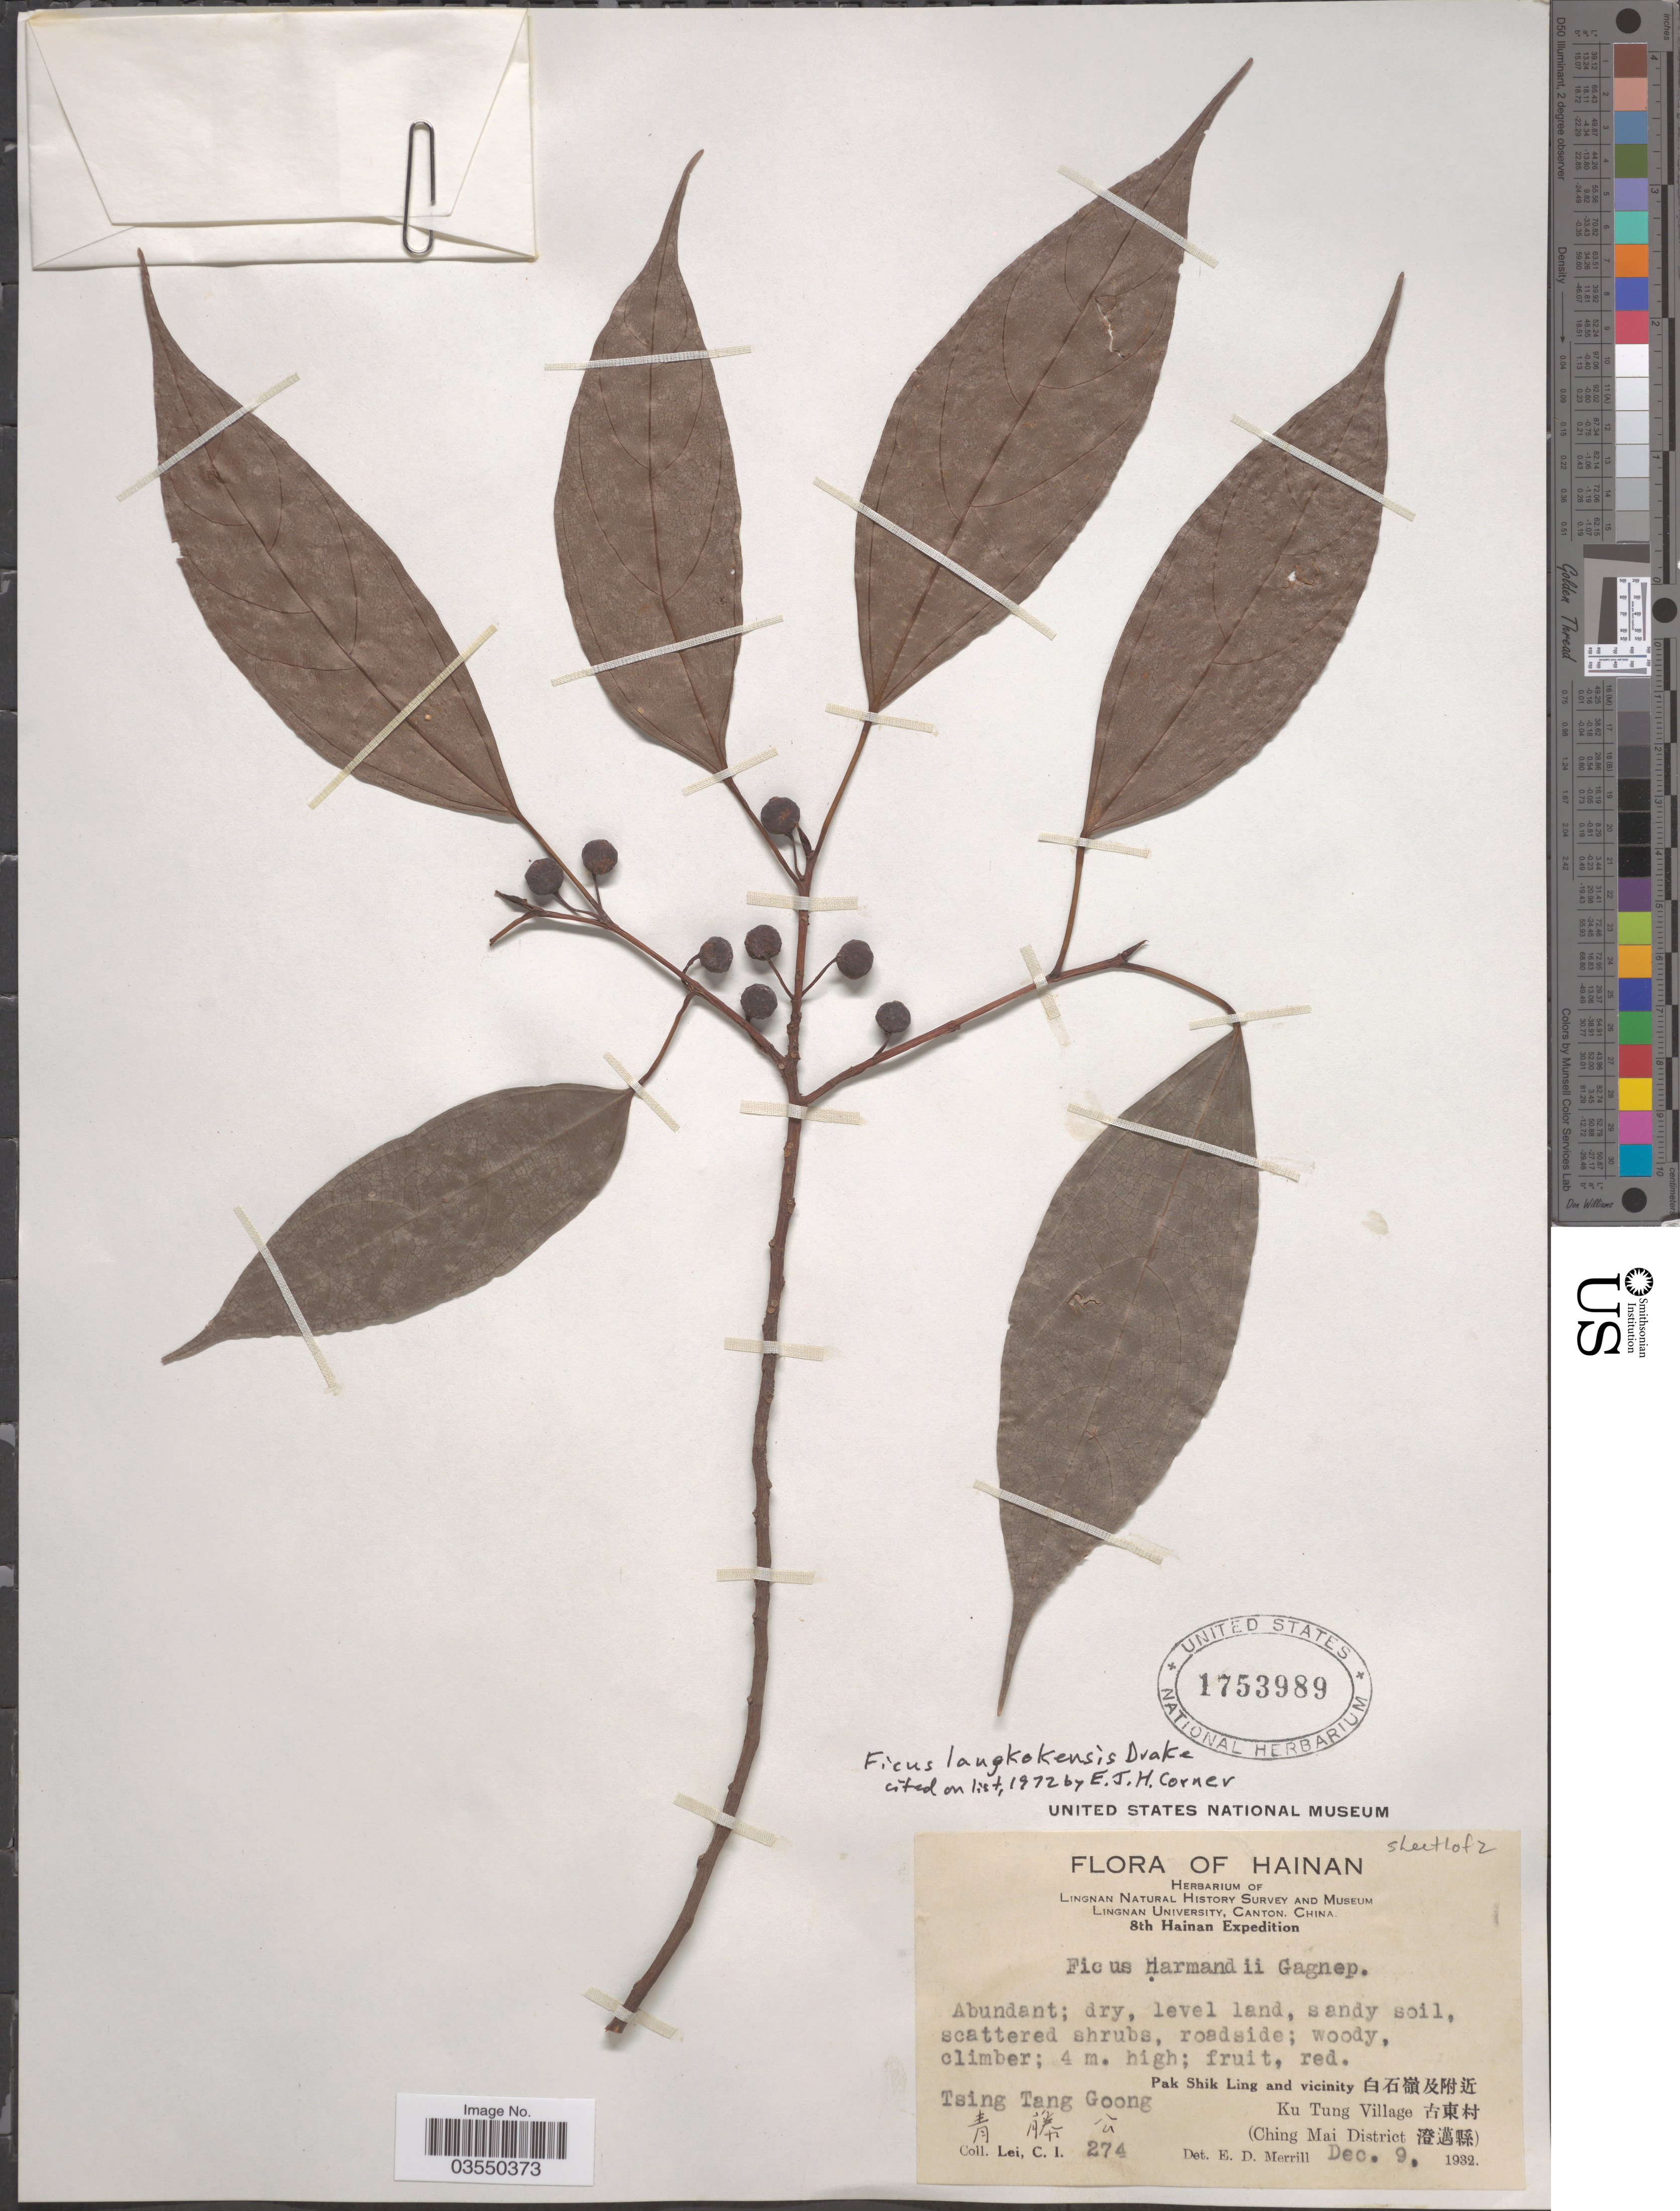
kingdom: Plantae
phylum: Tracheophyta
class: Magnoliopsida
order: Rosales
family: Moraceae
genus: Ficus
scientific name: Ficus langkokensis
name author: Drake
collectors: C. I. Lei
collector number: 274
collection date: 1932-12-09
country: China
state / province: Hainan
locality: Tsing Tang Goong X. Pak Shik Ling and vicinity X. Ku Tung Village X. (Ching Mai District X).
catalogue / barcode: US 1753989